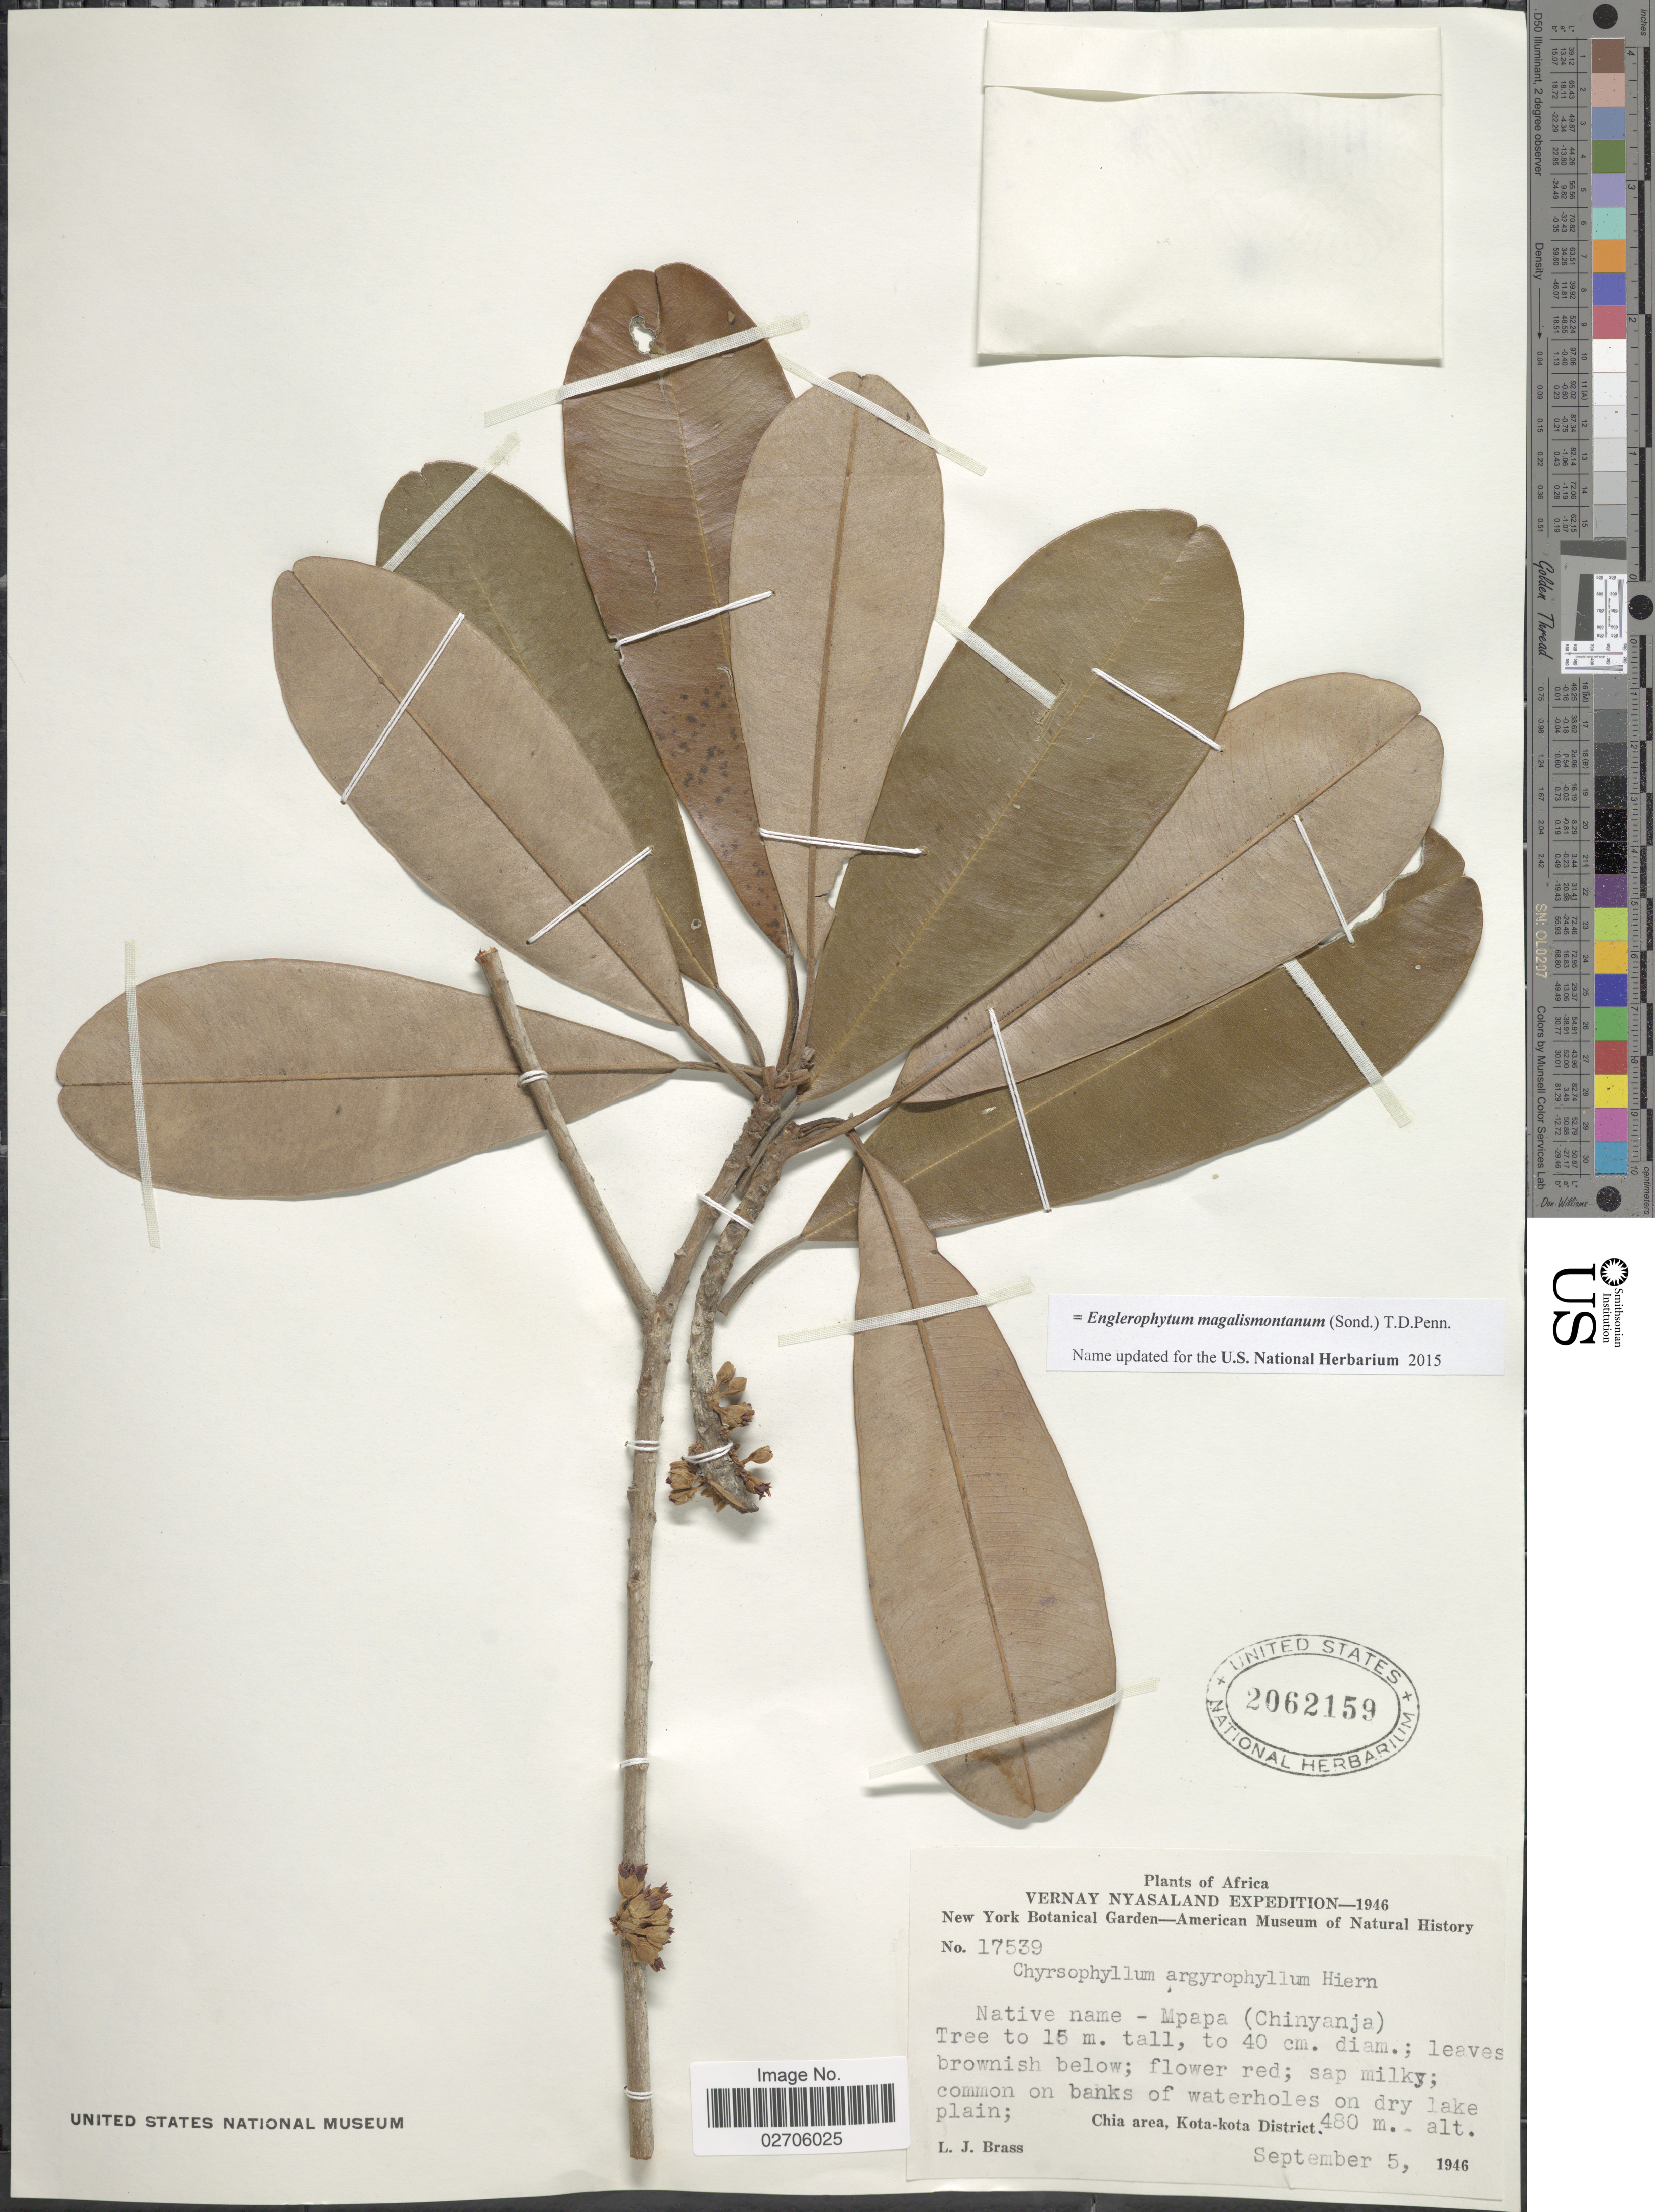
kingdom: Plantae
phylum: Tracheophyta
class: Magnoliopsida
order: Ericales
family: Sapotaceae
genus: Englerophytum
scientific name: Englerophytum magalismontanum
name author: (Sond.) T.D. Penn.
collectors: L. J. Brass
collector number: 17539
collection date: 1946-09-05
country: Malawi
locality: Vernay Nyasaland. Common on banks of waterholes on dry lake plain. Chia area, Kota-kota District.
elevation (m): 480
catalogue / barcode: US 2062159